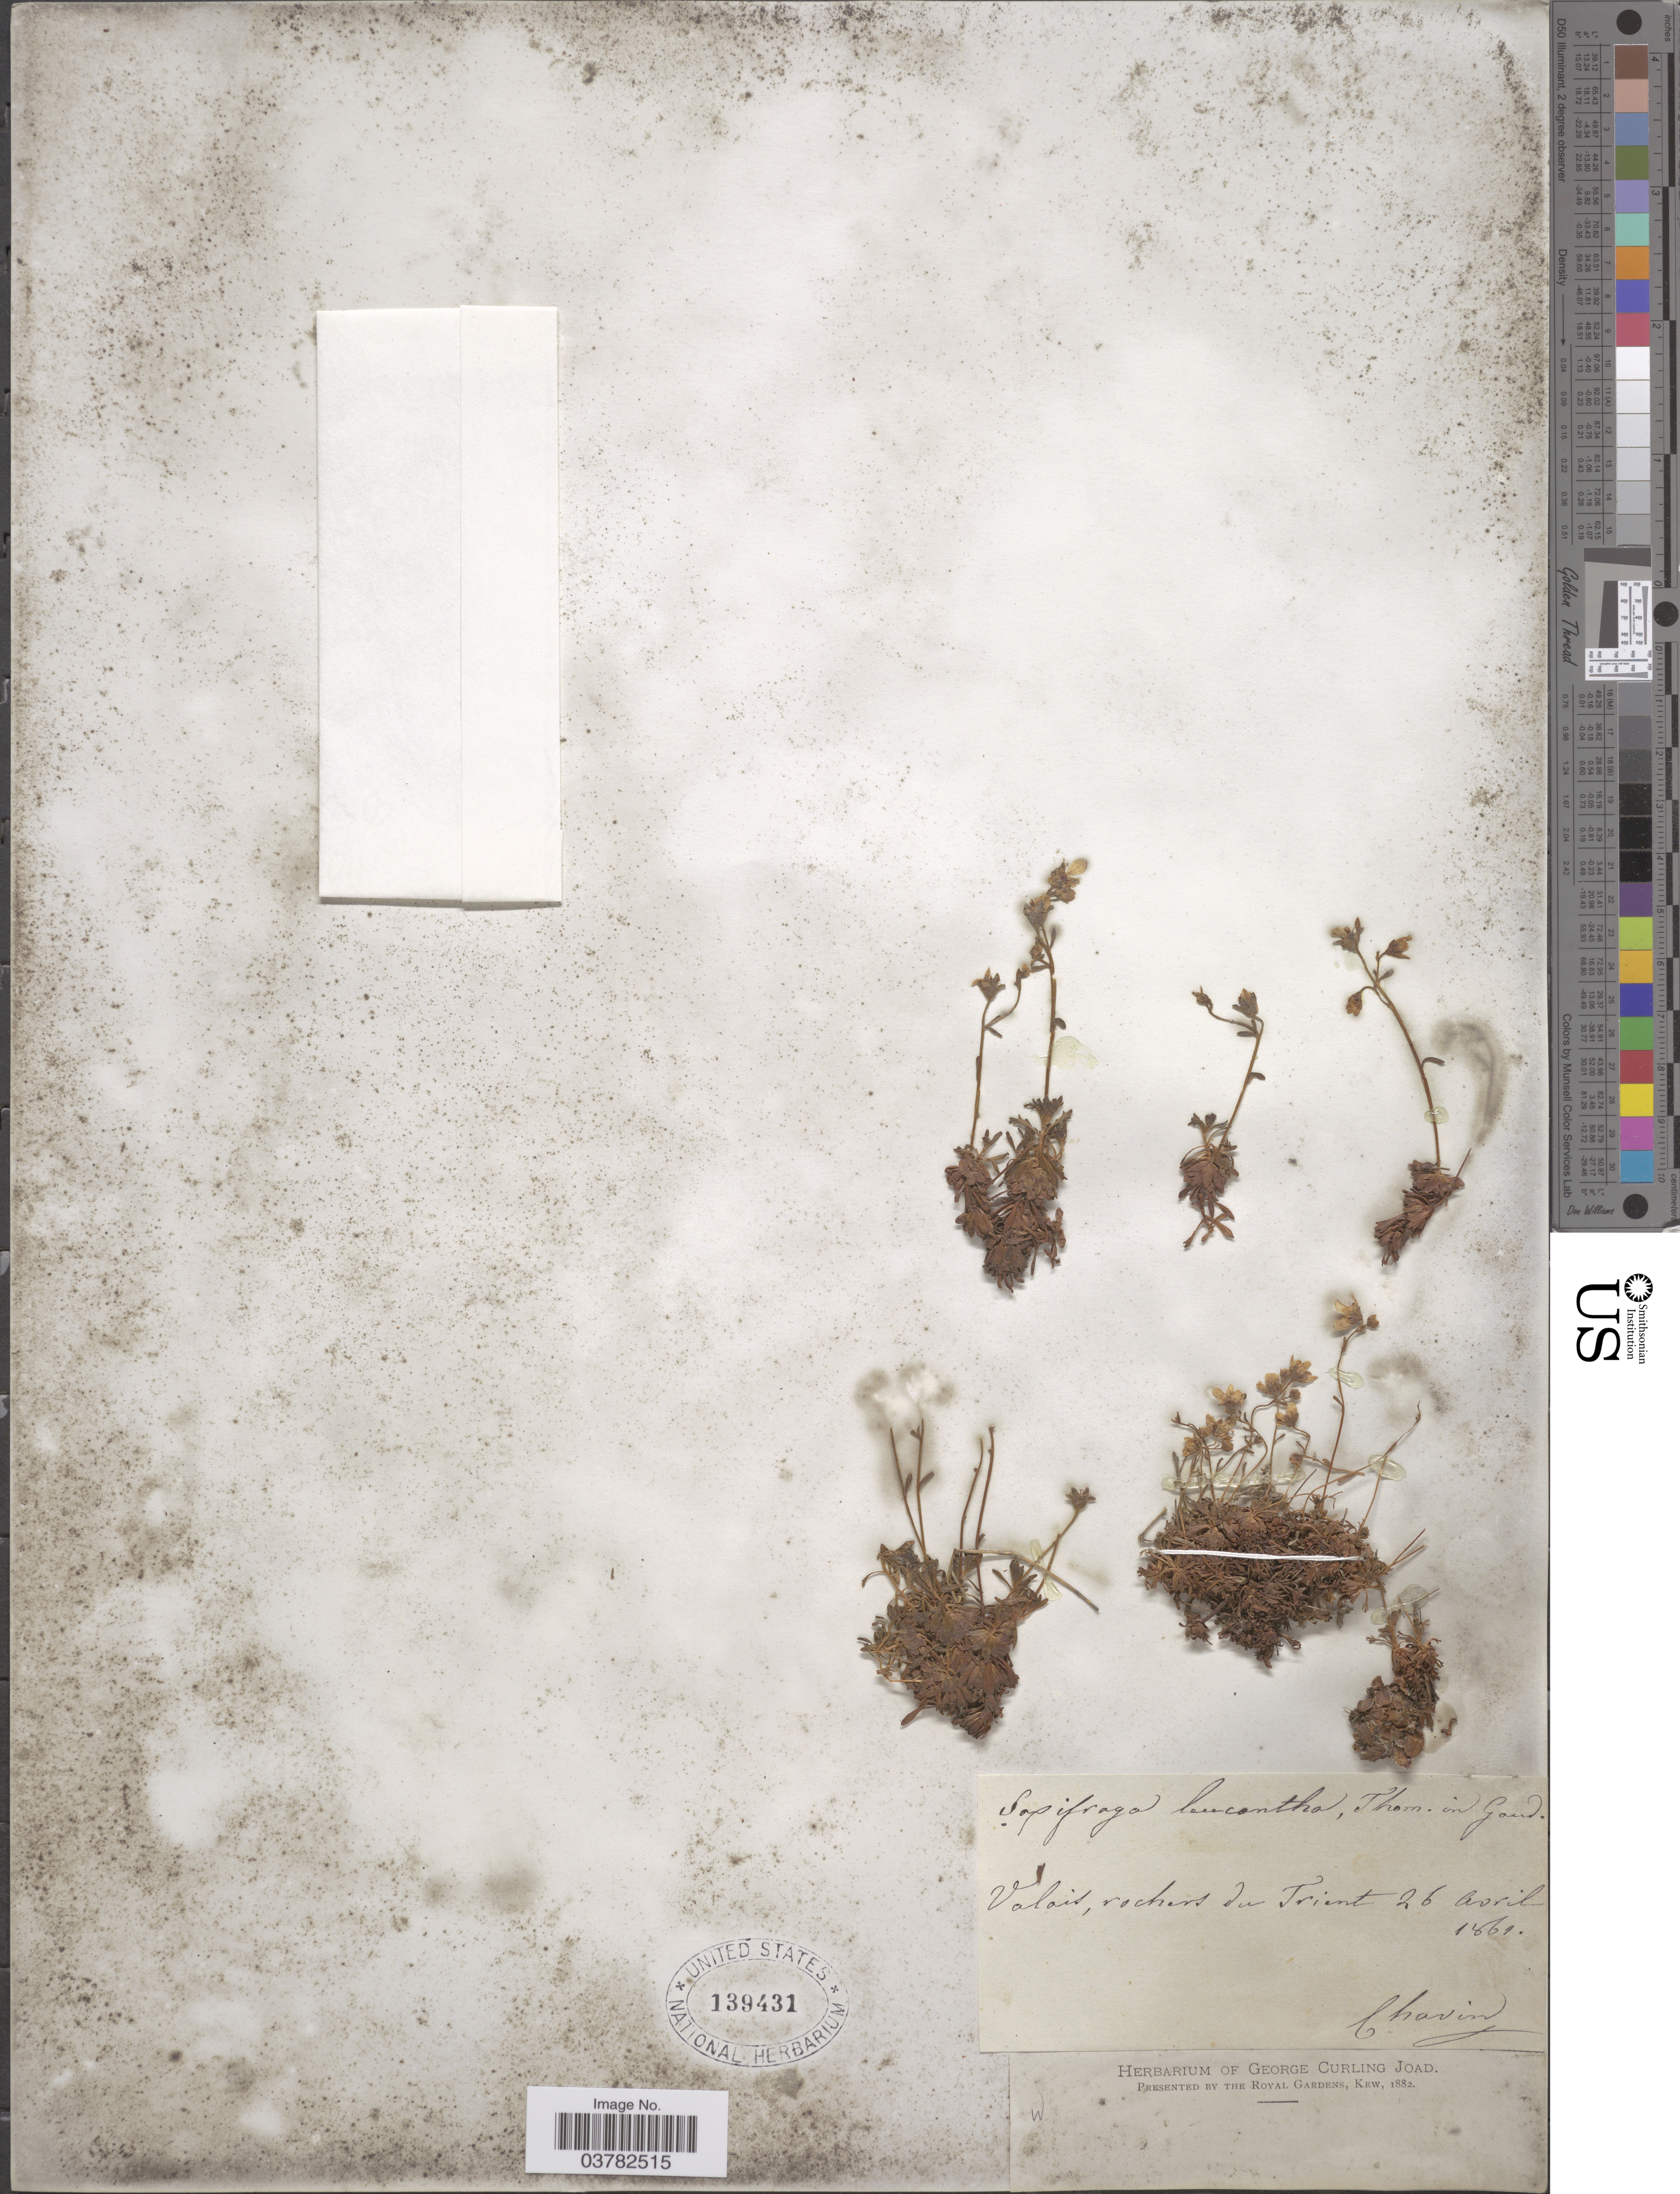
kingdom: Plantae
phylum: Tracheophyta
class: Magnoliopsida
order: Saxifragales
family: Saxifragaceae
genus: Saxifraga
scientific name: Saxifraga leucantha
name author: ex Sternb.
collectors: -. Chavin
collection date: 1861-04-26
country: Switzerland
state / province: Valais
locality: Rochers du Trient.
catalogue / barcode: US 139431